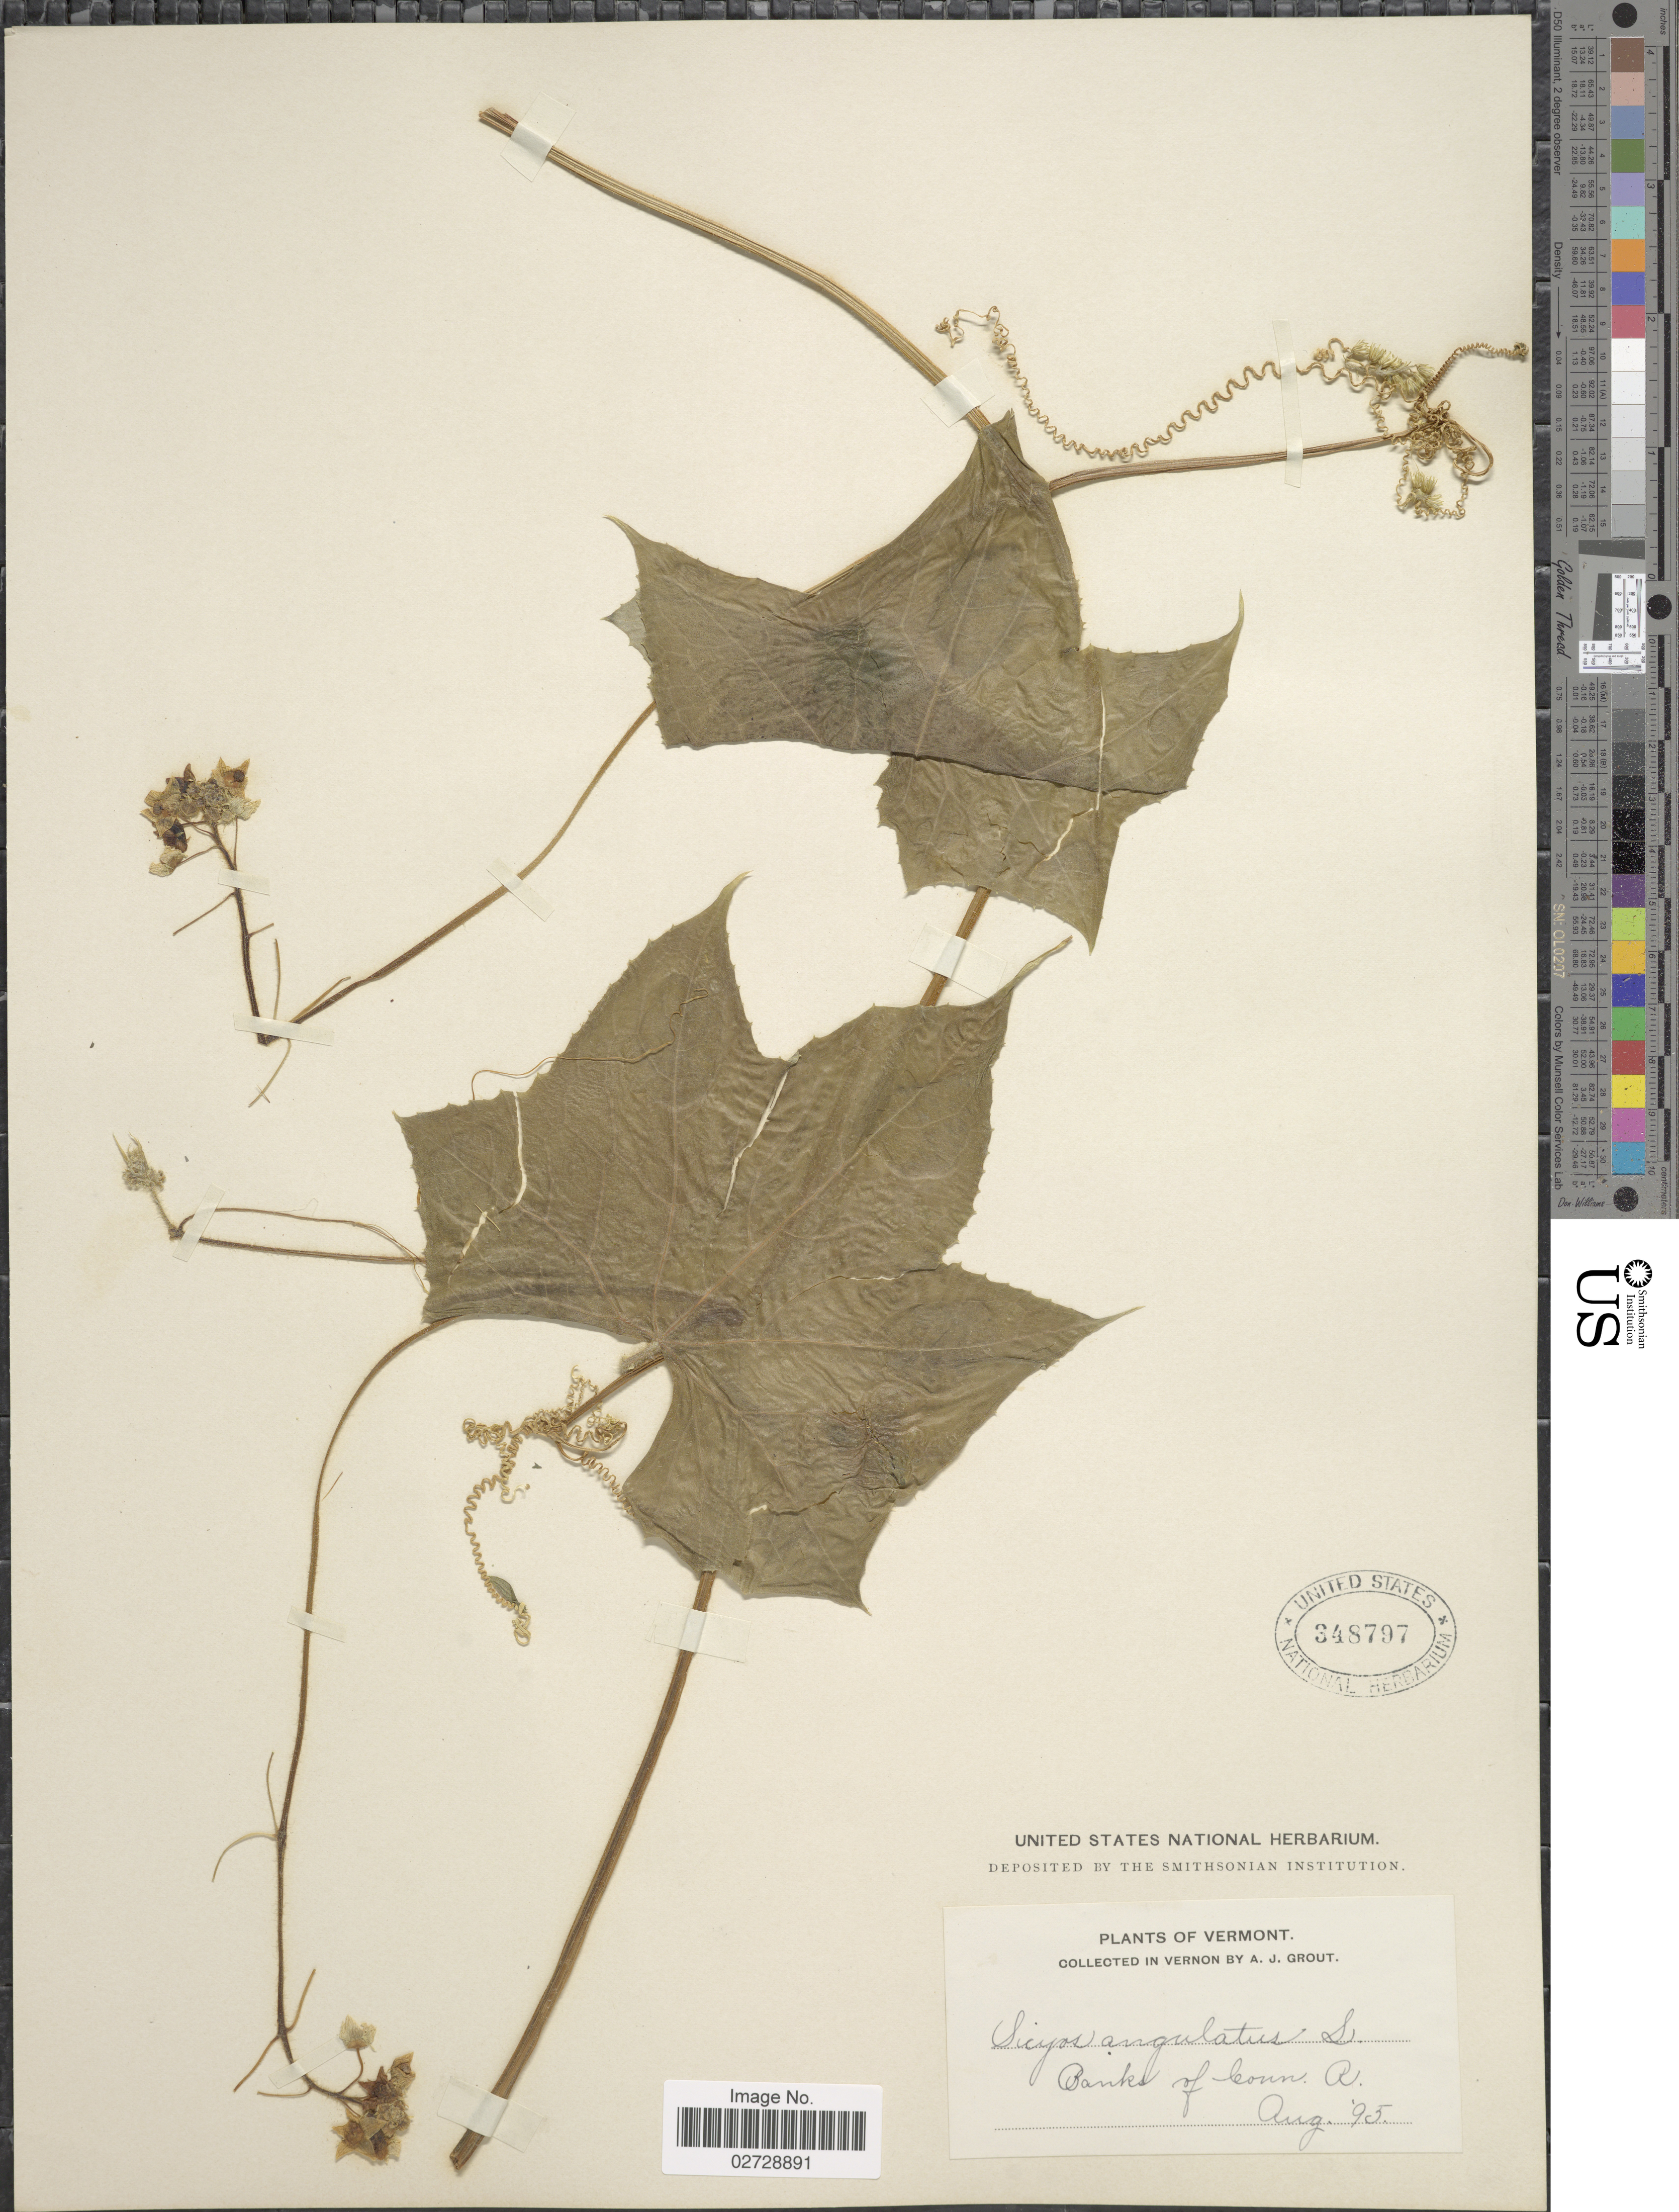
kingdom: Plantae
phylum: Tracheophyta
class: Magnoliopsida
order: Cucurbitales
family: Cucurbitaceae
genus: Sicyos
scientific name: Sicyos angulatus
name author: L.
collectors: A. J. Grout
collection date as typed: Transcribed d/m/y: /8/95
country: United States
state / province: Connecticut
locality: Vermont, Banks of Conn.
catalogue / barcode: US 348797